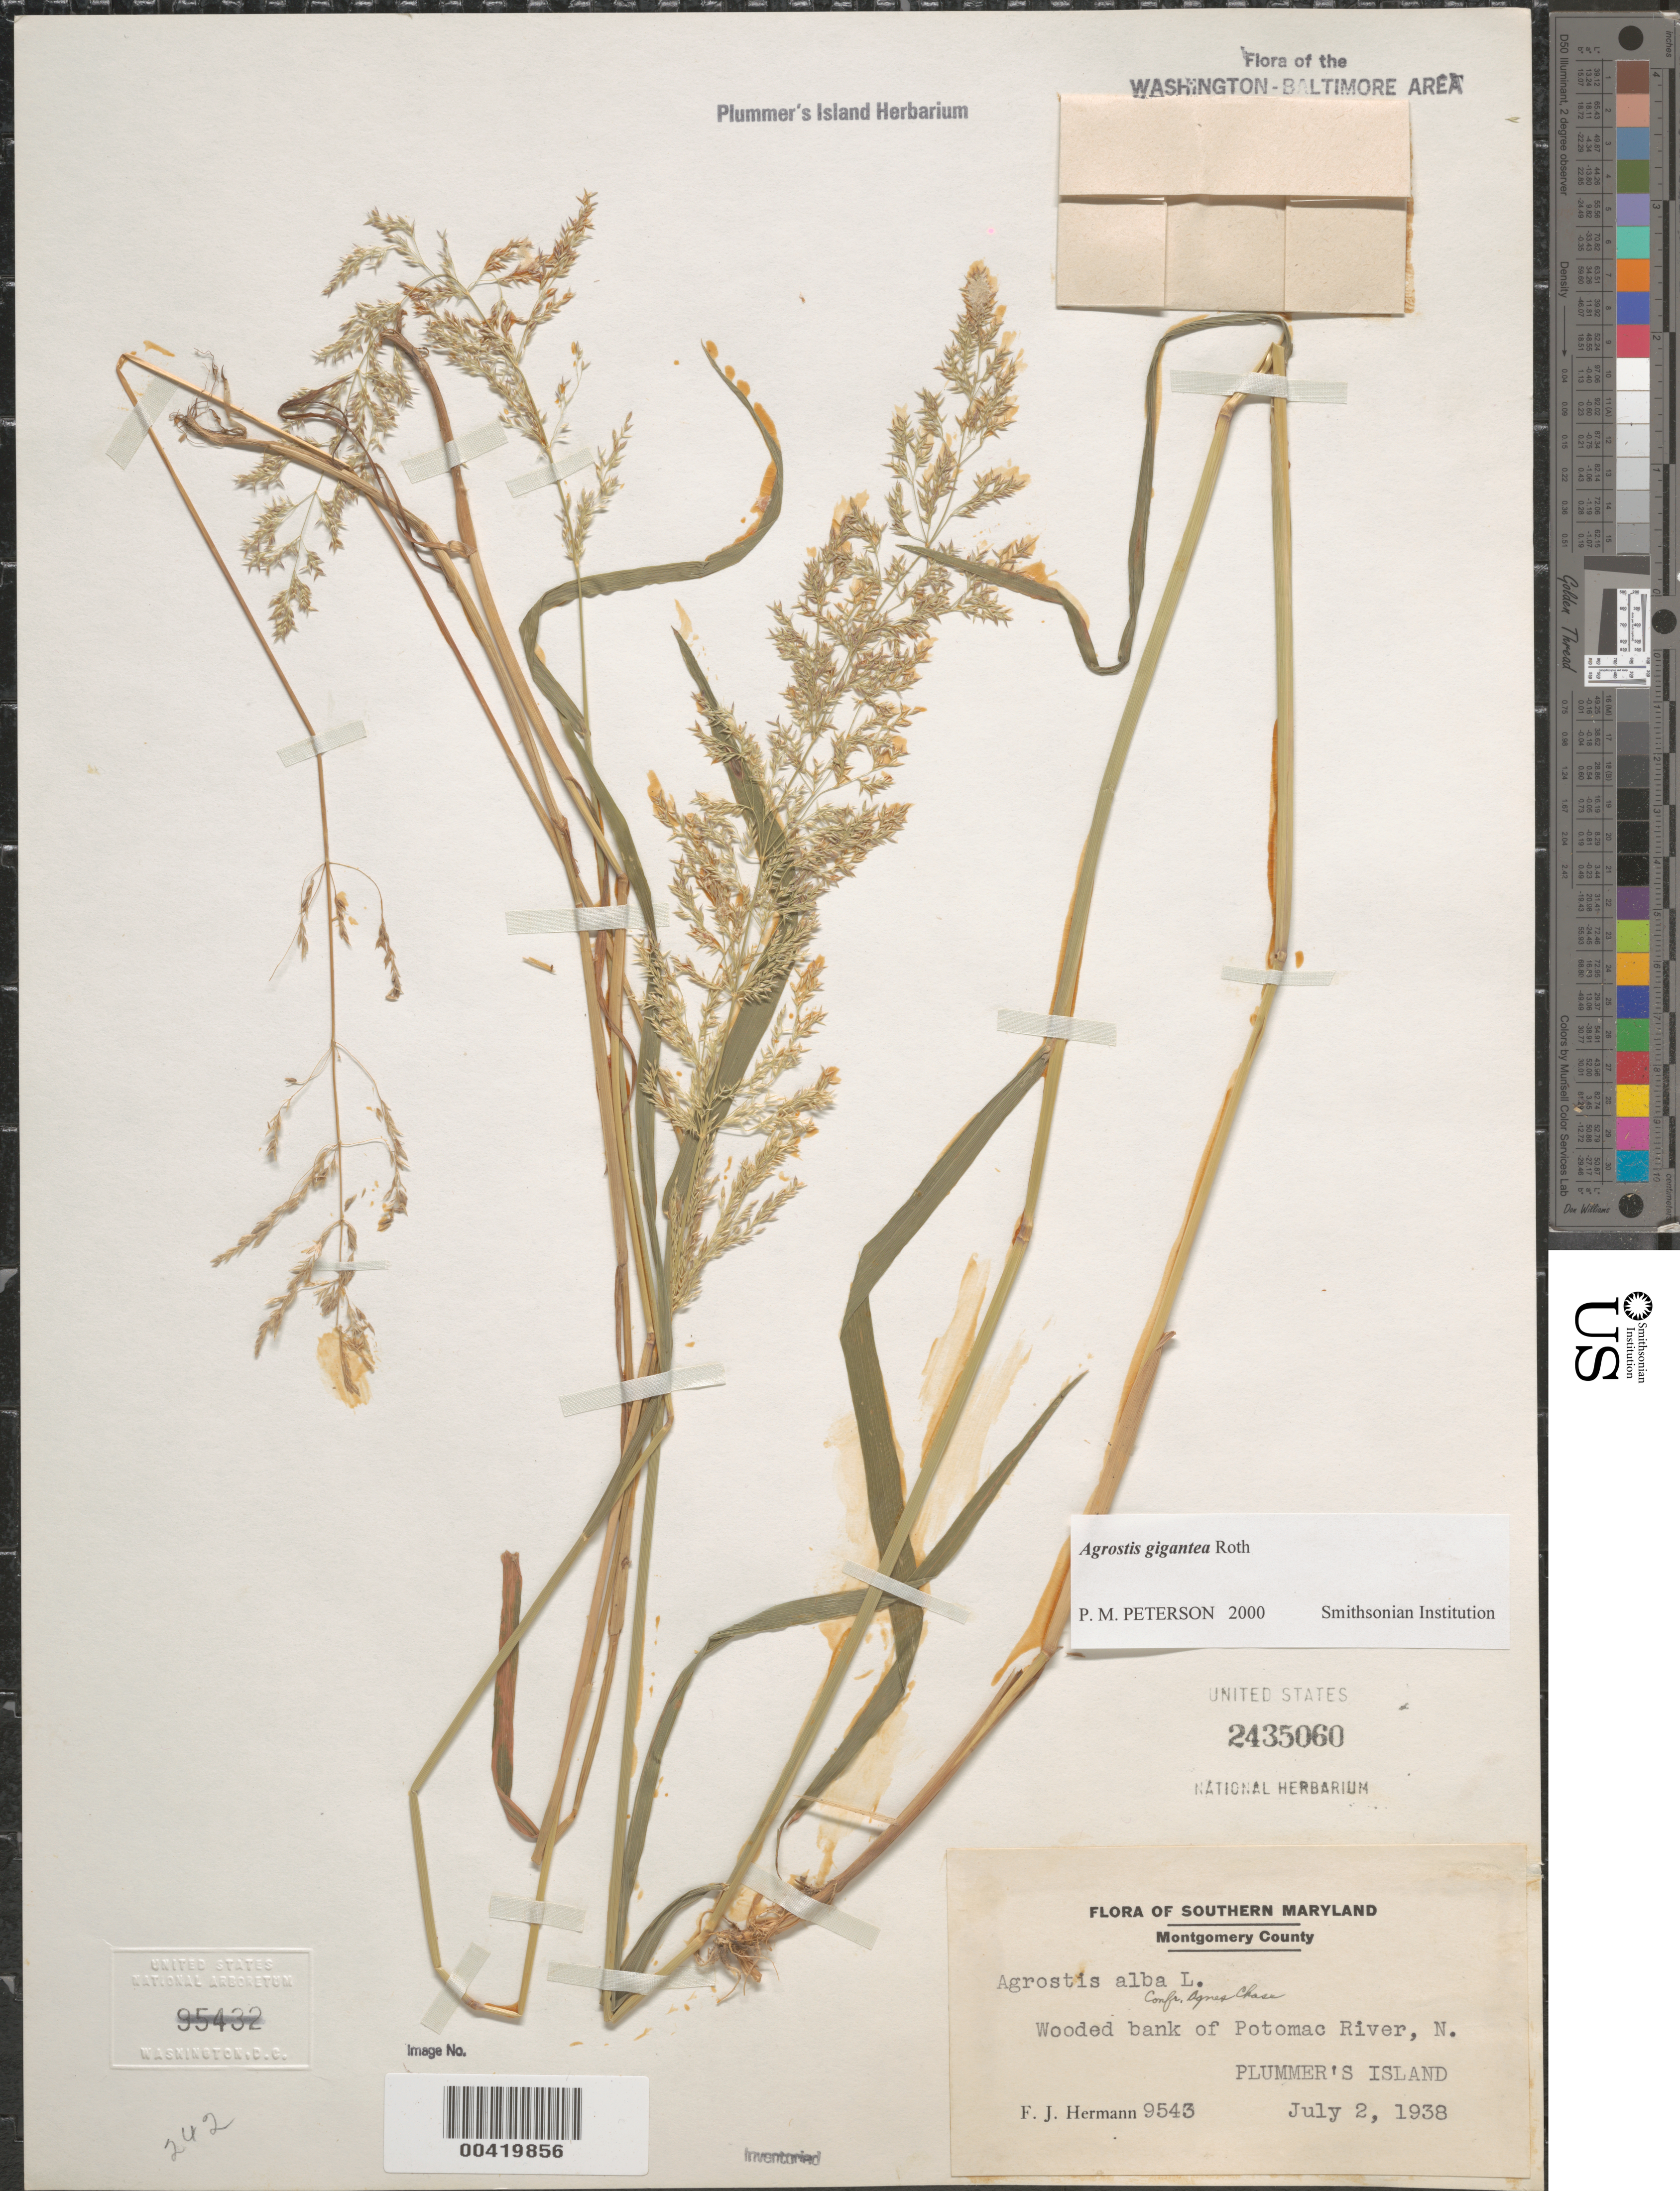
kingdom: Plantae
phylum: Tracheophyta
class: Liliopsida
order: Poales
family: Poaceae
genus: Agrostis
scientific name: Agrostis gigantea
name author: Roth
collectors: F. J. Hermann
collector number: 9543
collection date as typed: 02 Jul 1938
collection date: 1938-07-02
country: United States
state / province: Maryland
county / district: Montgomery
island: Plummers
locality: Plummer's Island; north end, bank of Potomac R. Plummers Island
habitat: Wooded bank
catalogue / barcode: US 2435060